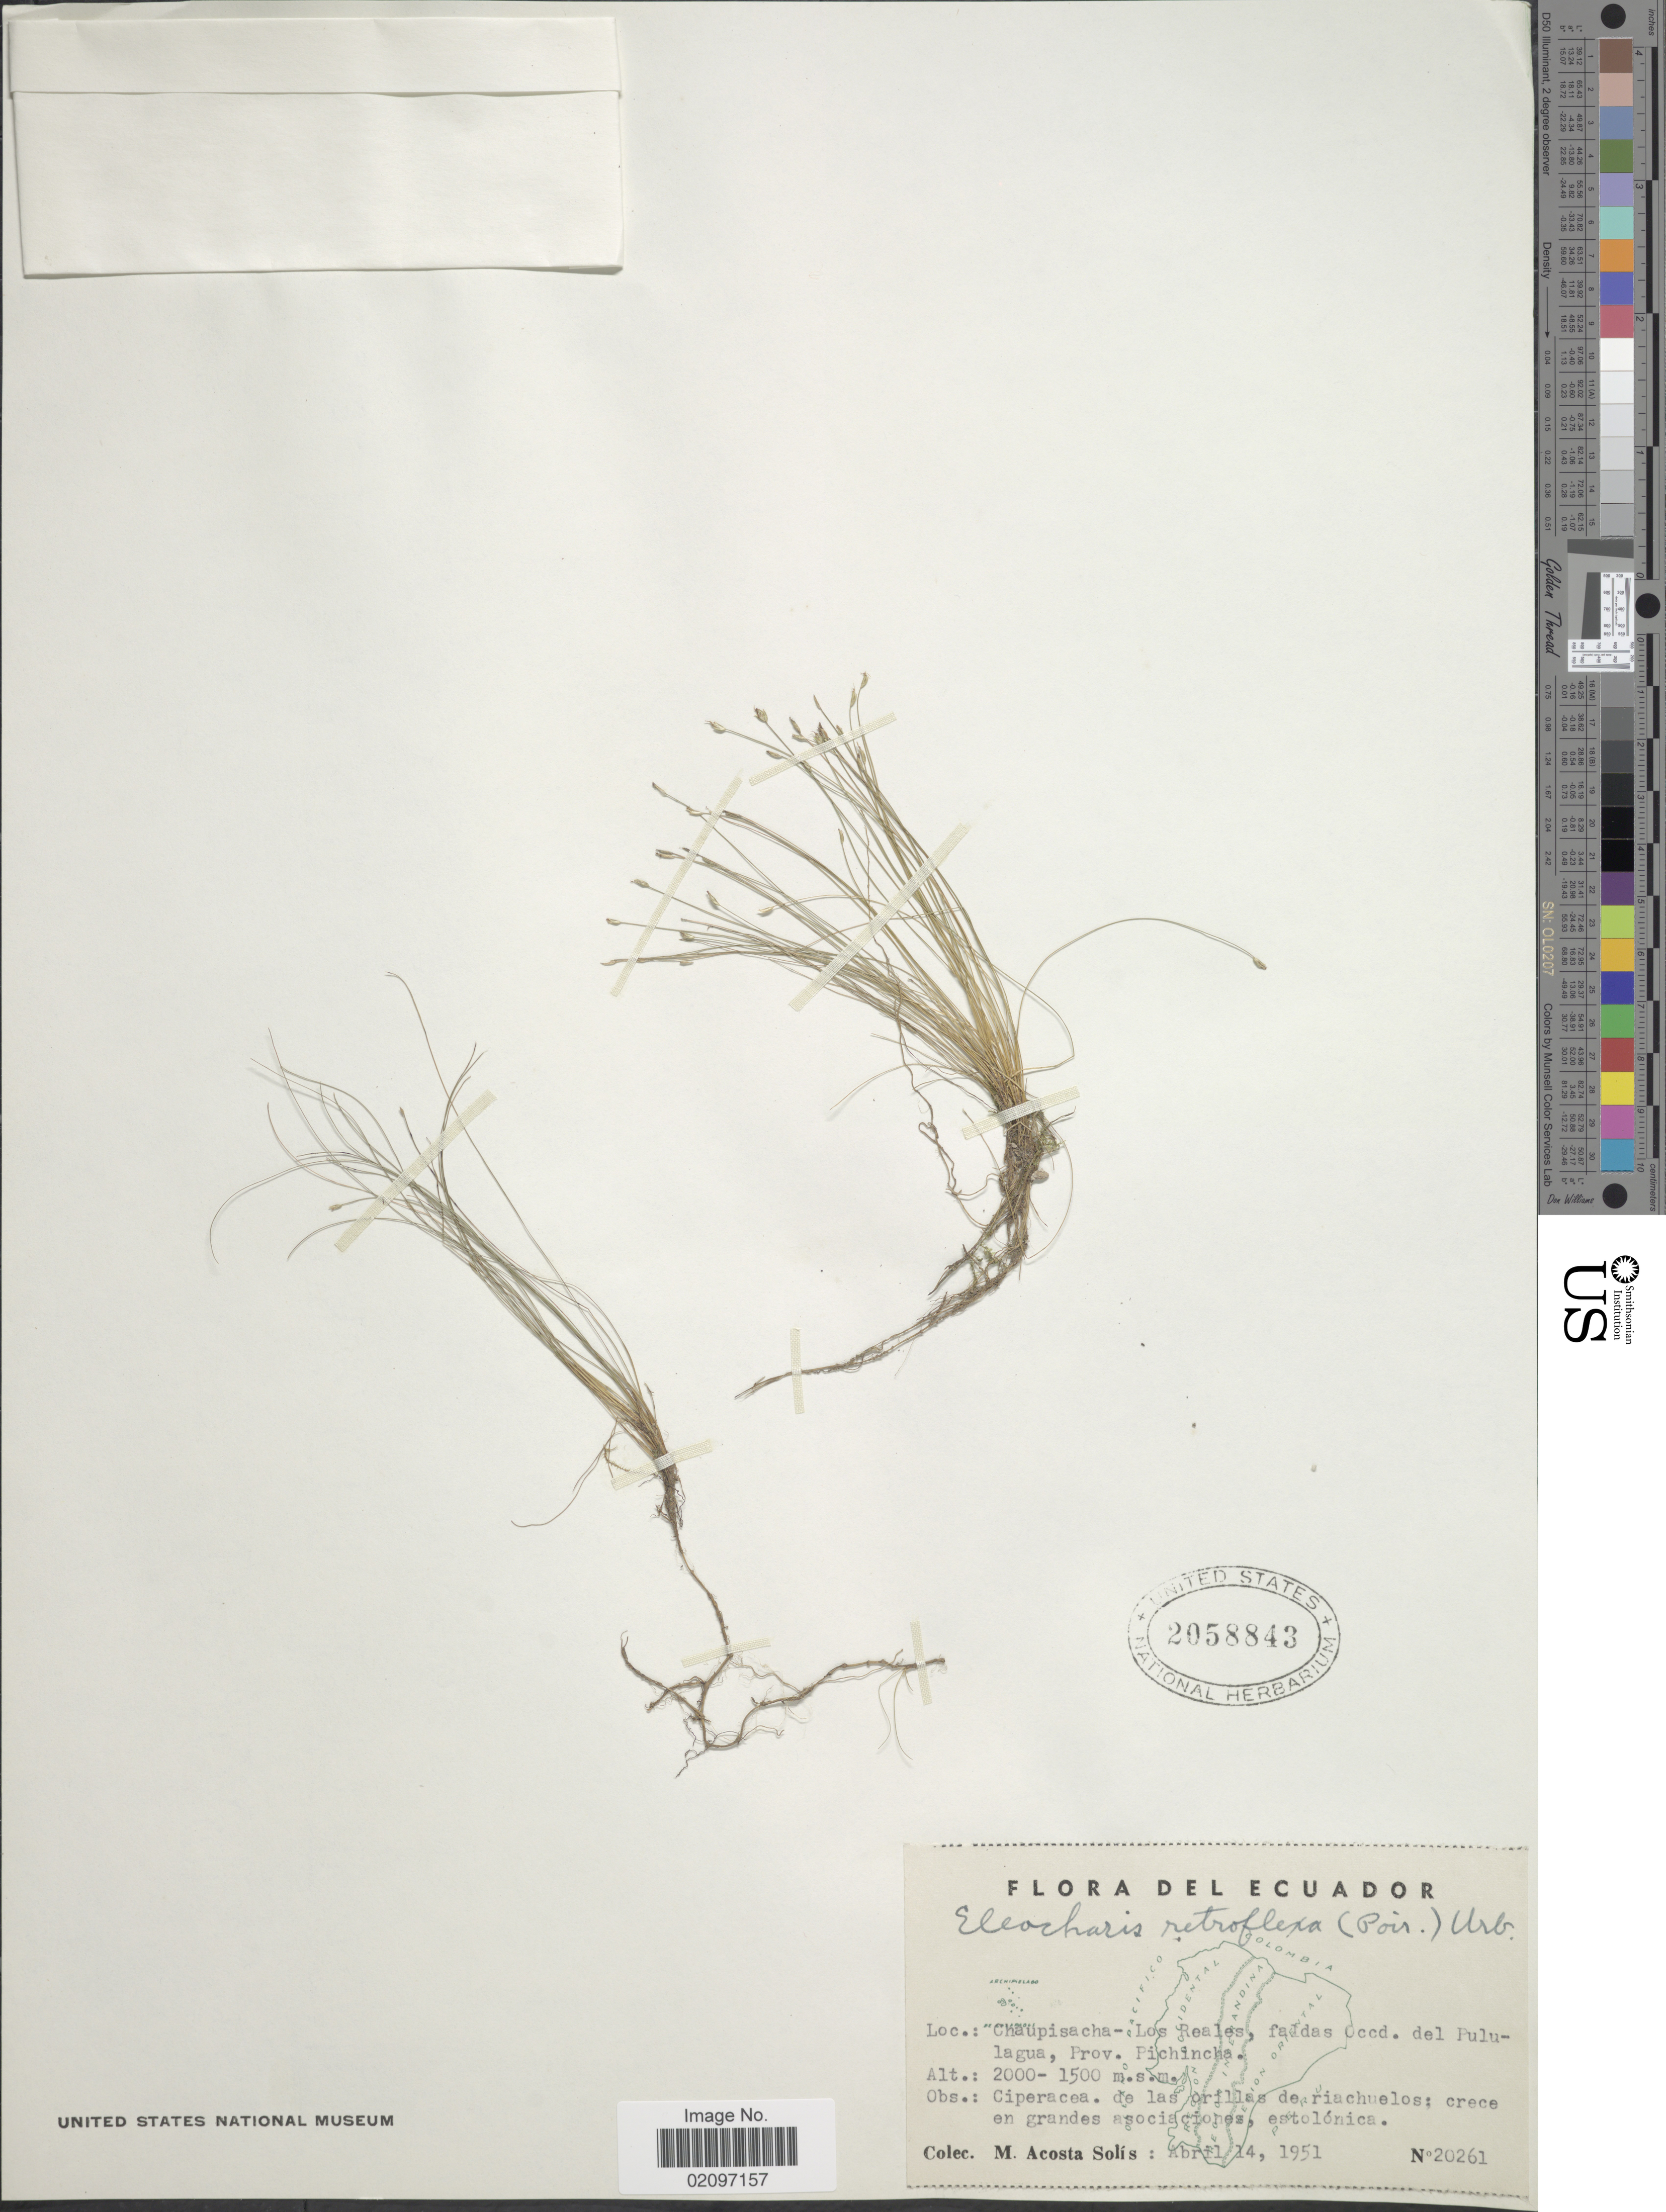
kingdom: Plantae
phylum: Tracheophyta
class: Liliopsida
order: Poales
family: Cyperaceae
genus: Eleocharis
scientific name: Eleocharis retroflexa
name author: (Poir.) Urb.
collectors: M. Acosta Solis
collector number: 20261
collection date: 1951-04-14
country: Ecuador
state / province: Pichincha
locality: Chaupisacha, Los Reales, faldas Occd. del Pululagua, Prov. Pichincha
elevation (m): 1500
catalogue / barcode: US 2058843